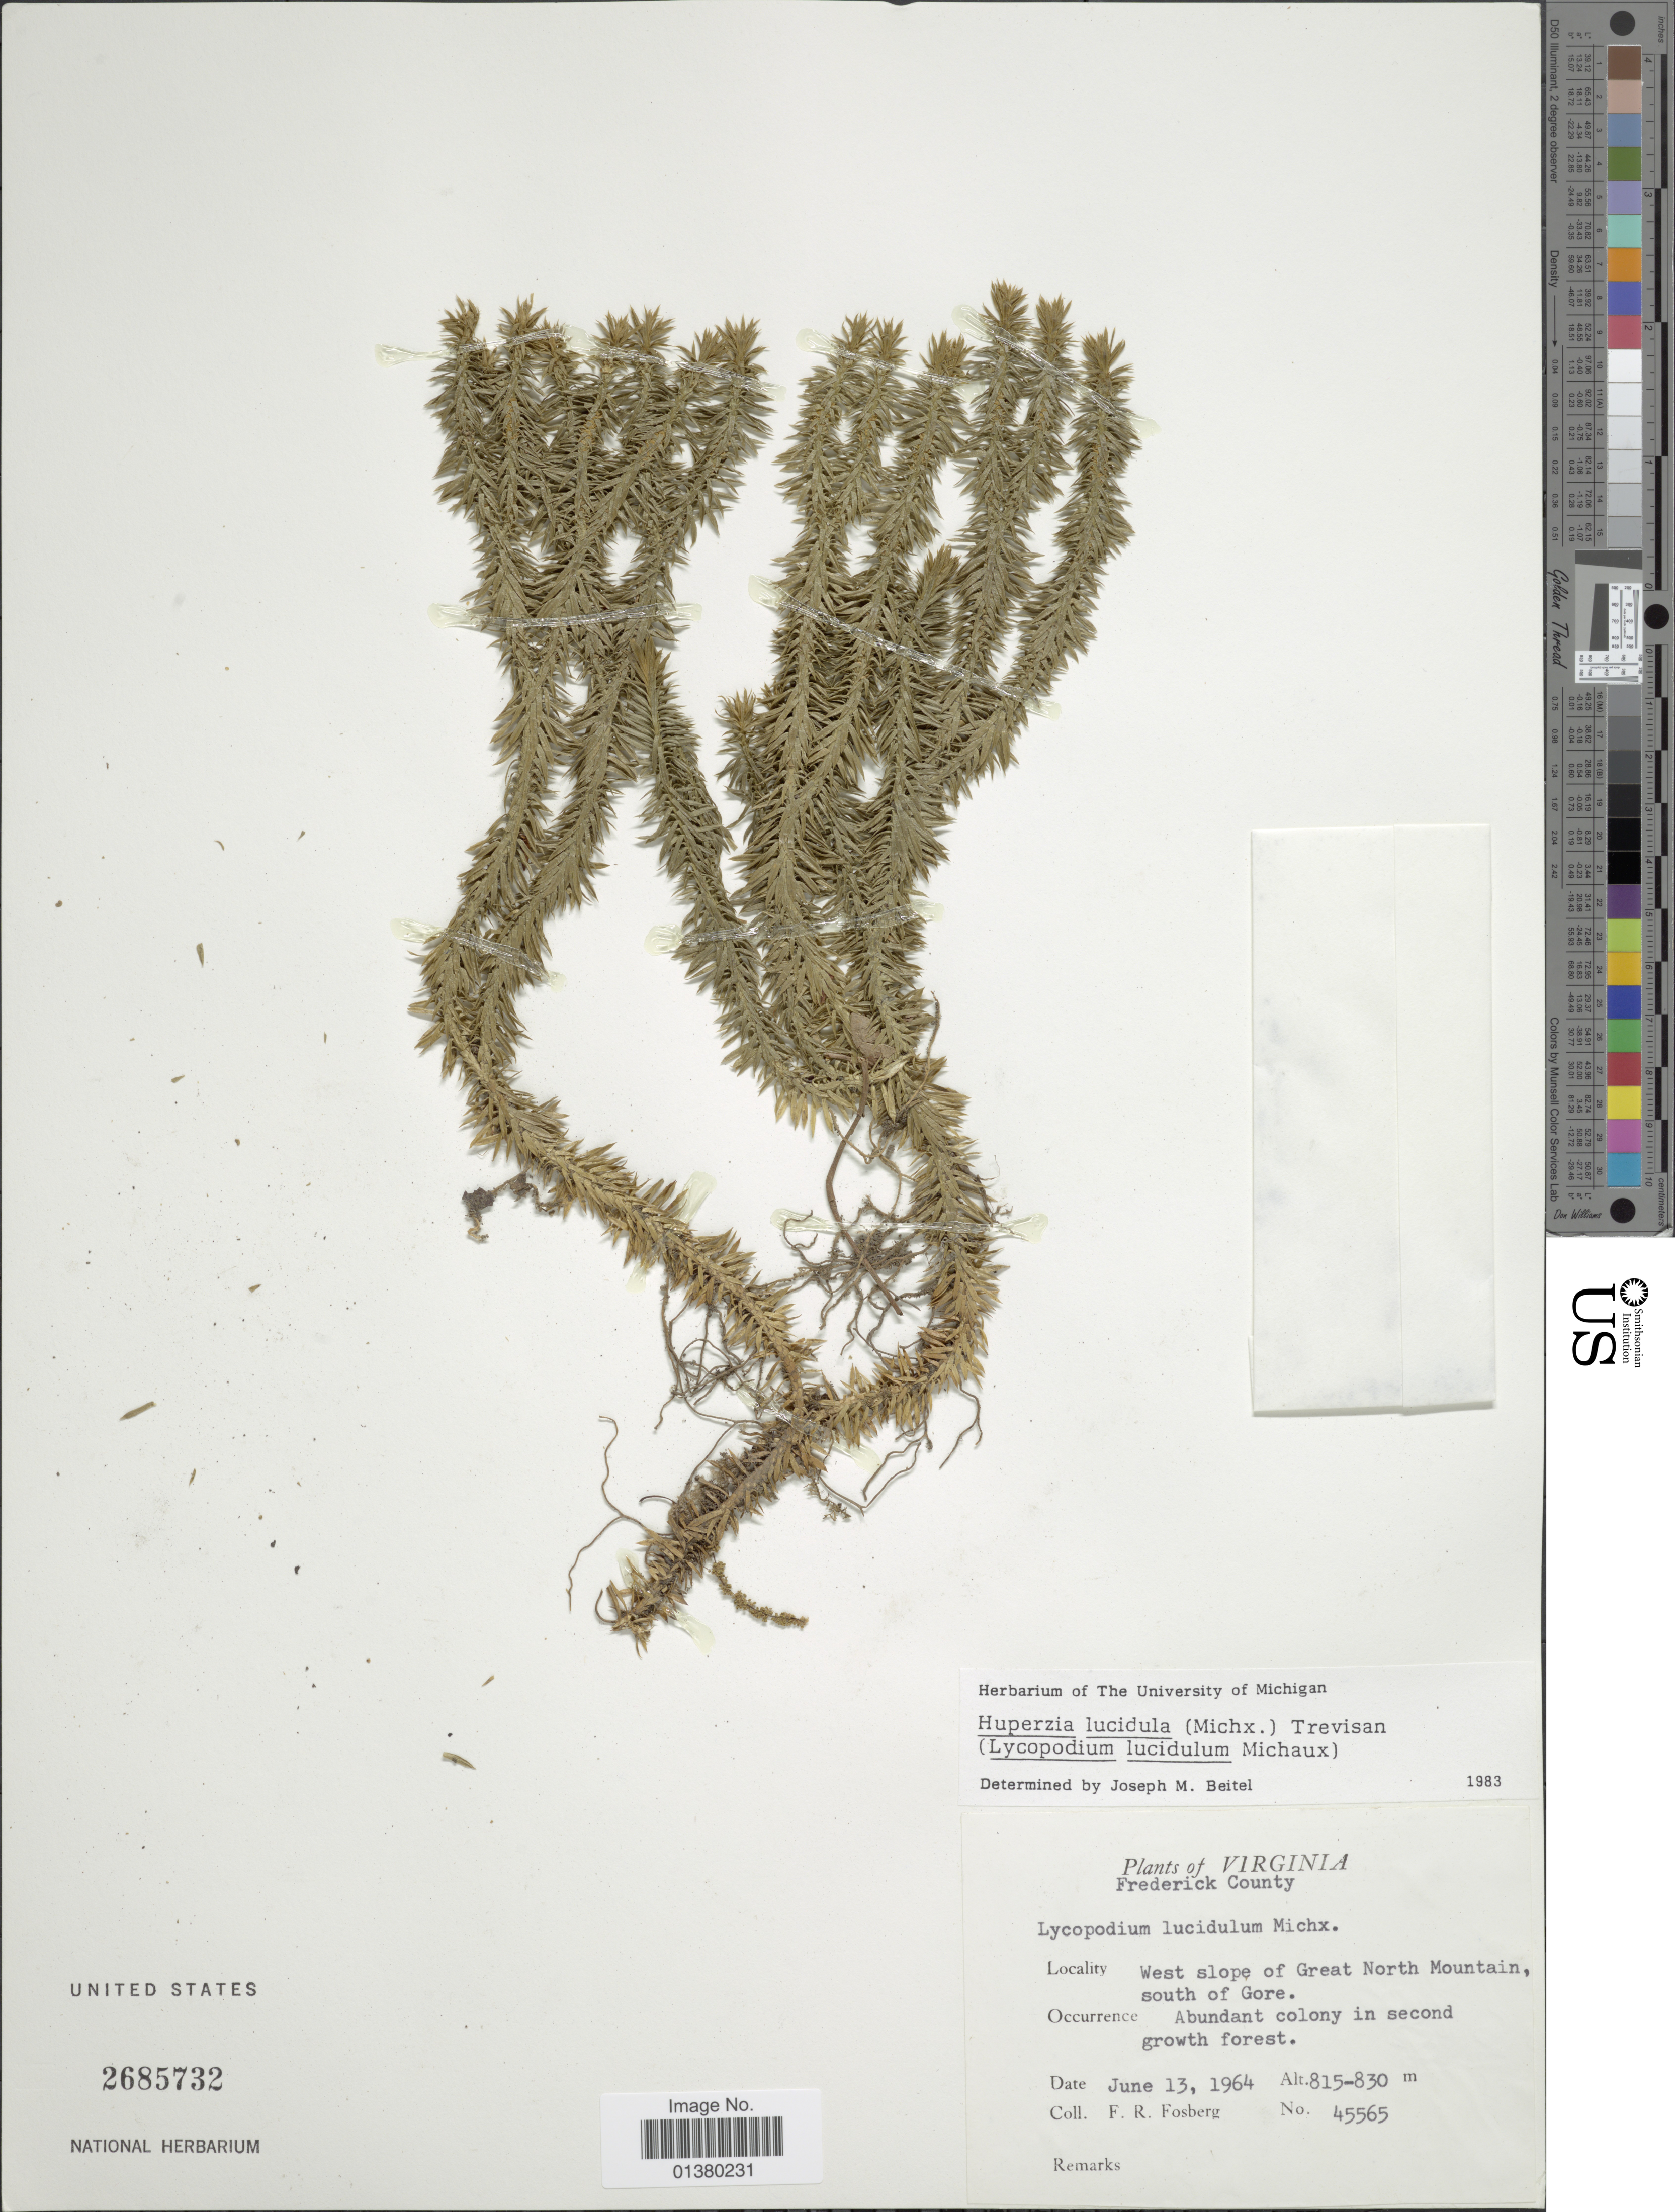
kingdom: Plantae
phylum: Tracheophyta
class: Lycopodiopsida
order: Lycopodiales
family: Lycopodiaceae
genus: Huperzia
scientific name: Huperzia lucidula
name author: (Michx.) Trevis.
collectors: F. R. Fosberg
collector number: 45565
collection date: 1964-06-13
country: United States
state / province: Virginia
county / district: Frederick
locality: Frederick County, West slope of Great North Mountain, south of Gore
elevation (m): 815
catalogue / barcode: US 2685732